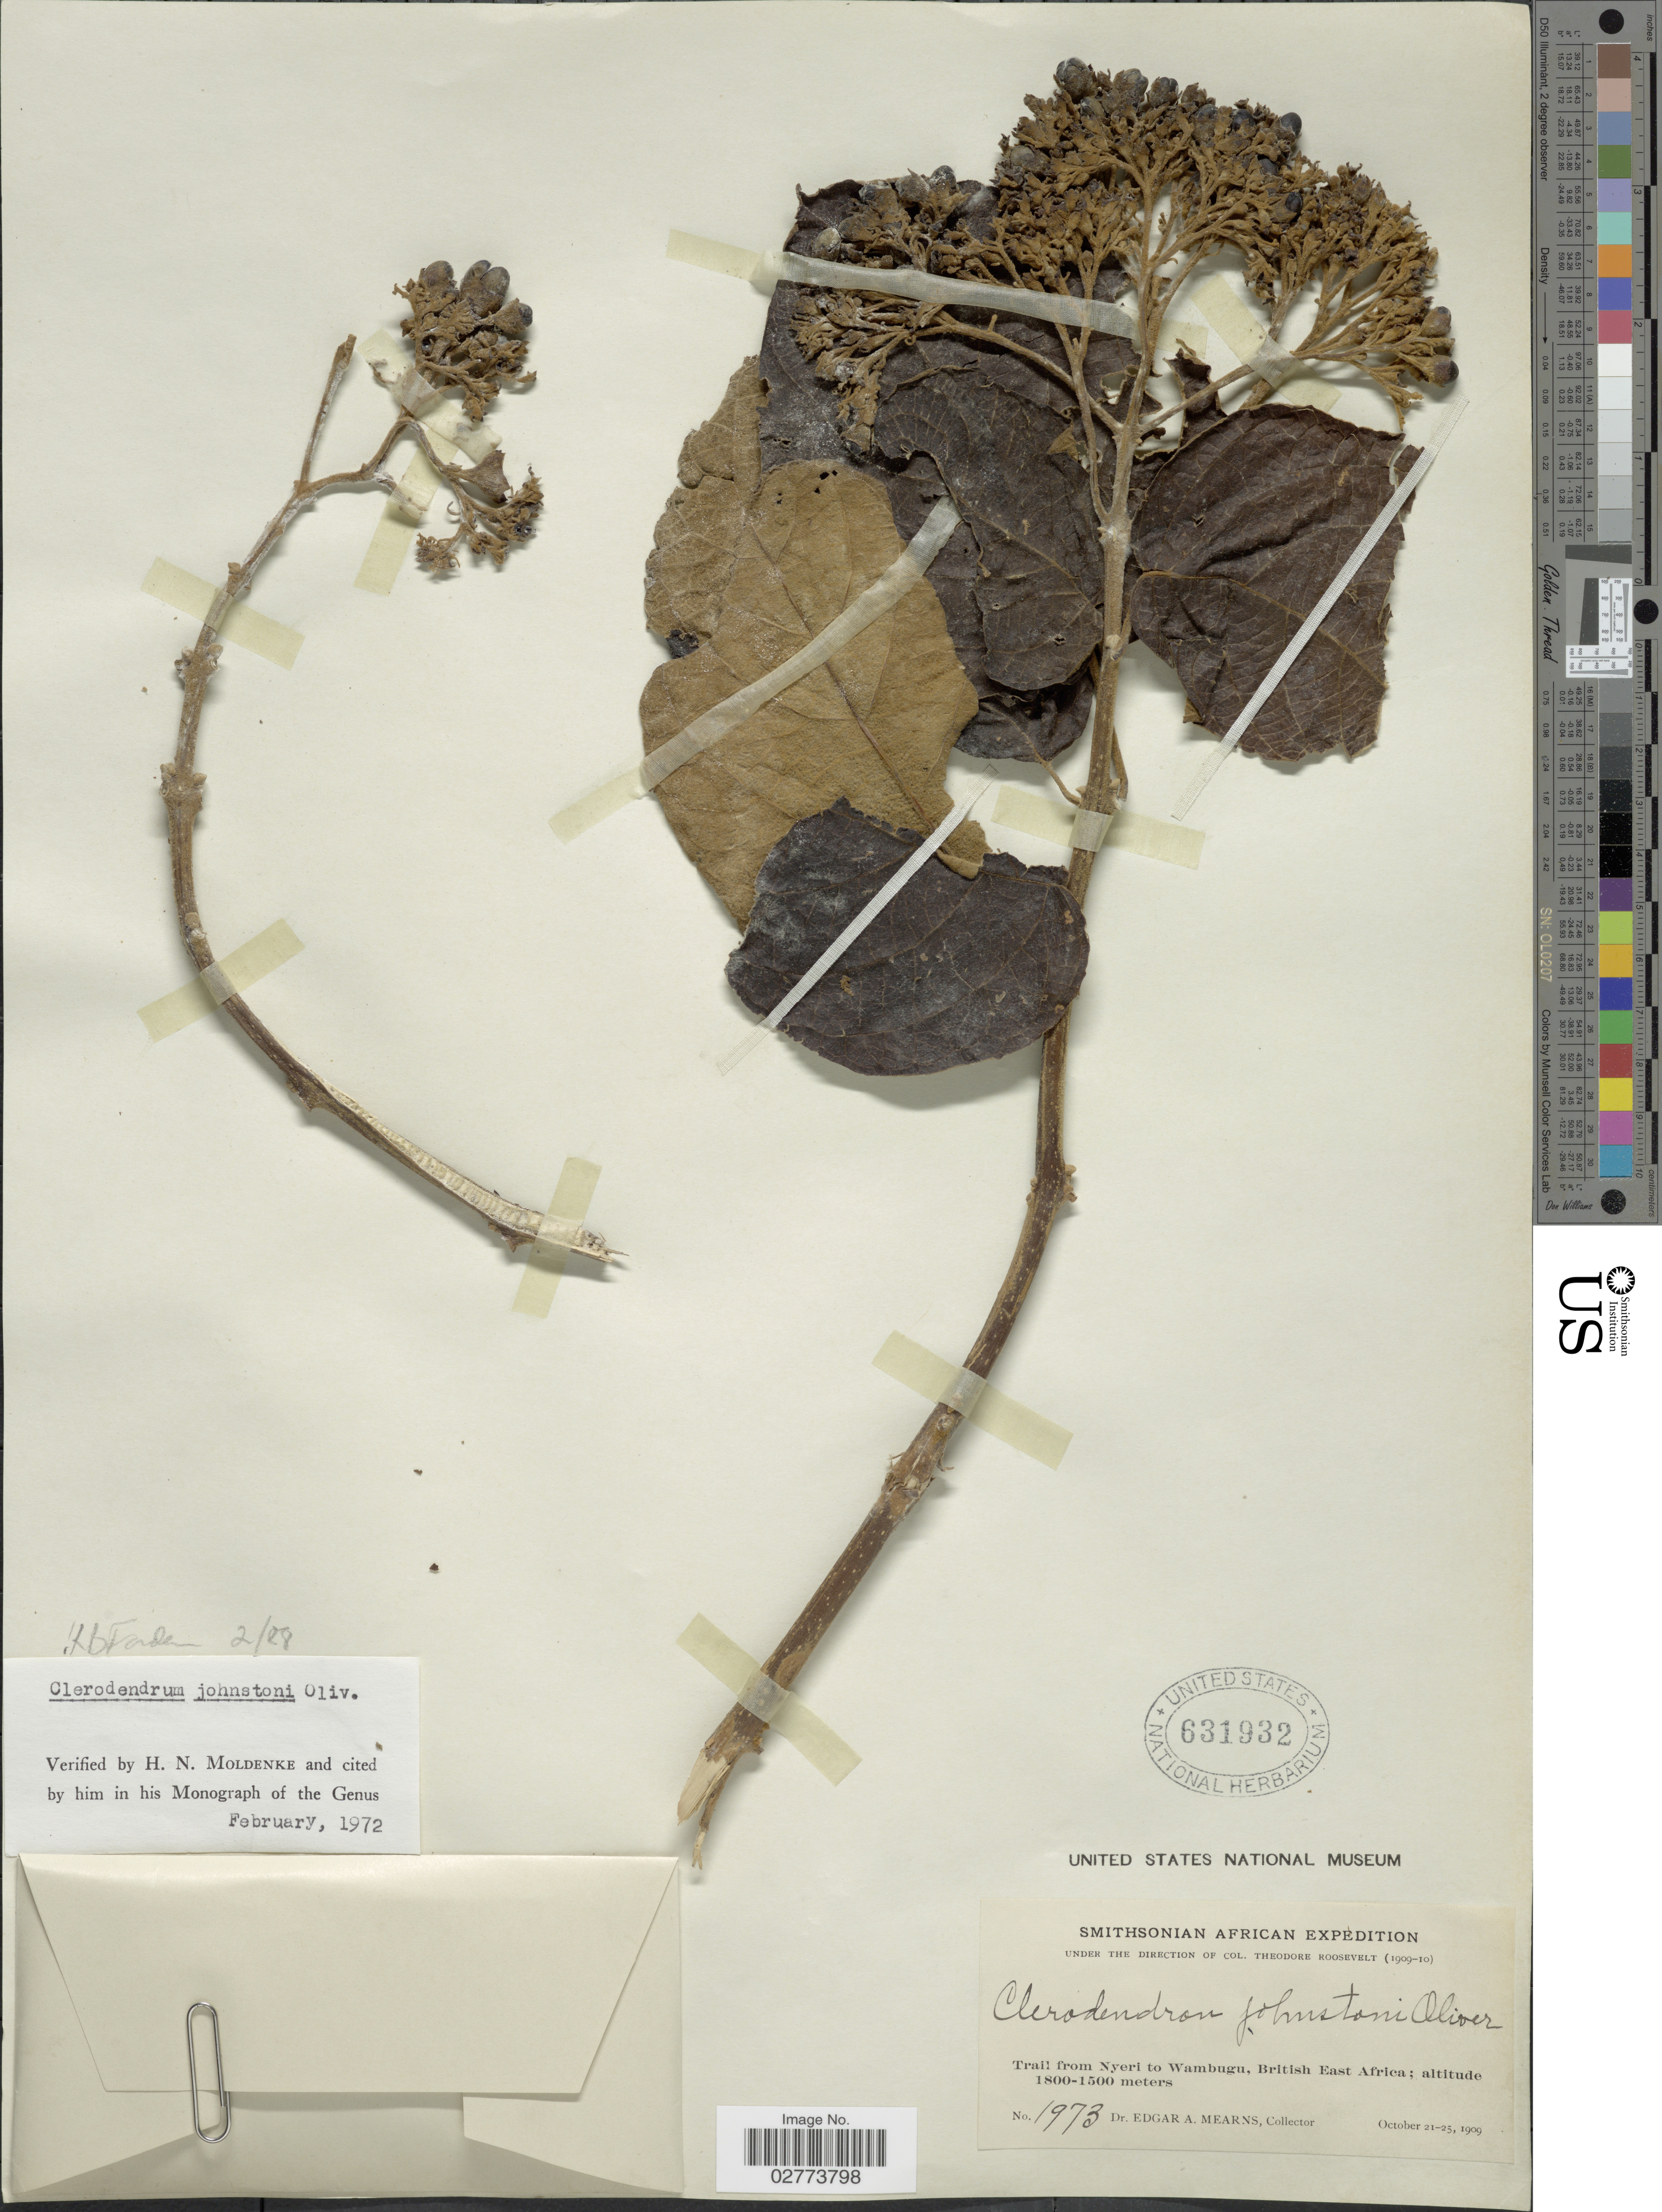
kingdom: Plantae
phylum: Tracheophyta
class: Magnoliopsida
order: Lamiales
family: Lamiaceae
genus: Clerodendrum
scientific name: Clerodendrum johnstonii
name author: Oliv.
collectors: E. A. Mearns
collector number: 1973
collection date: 1909-10-21/1909-10-25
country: Kenya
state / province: Nyeri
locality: Trail from Nyeri to Wambugu, British East Africa.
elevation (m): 1500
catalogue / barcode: US 631932